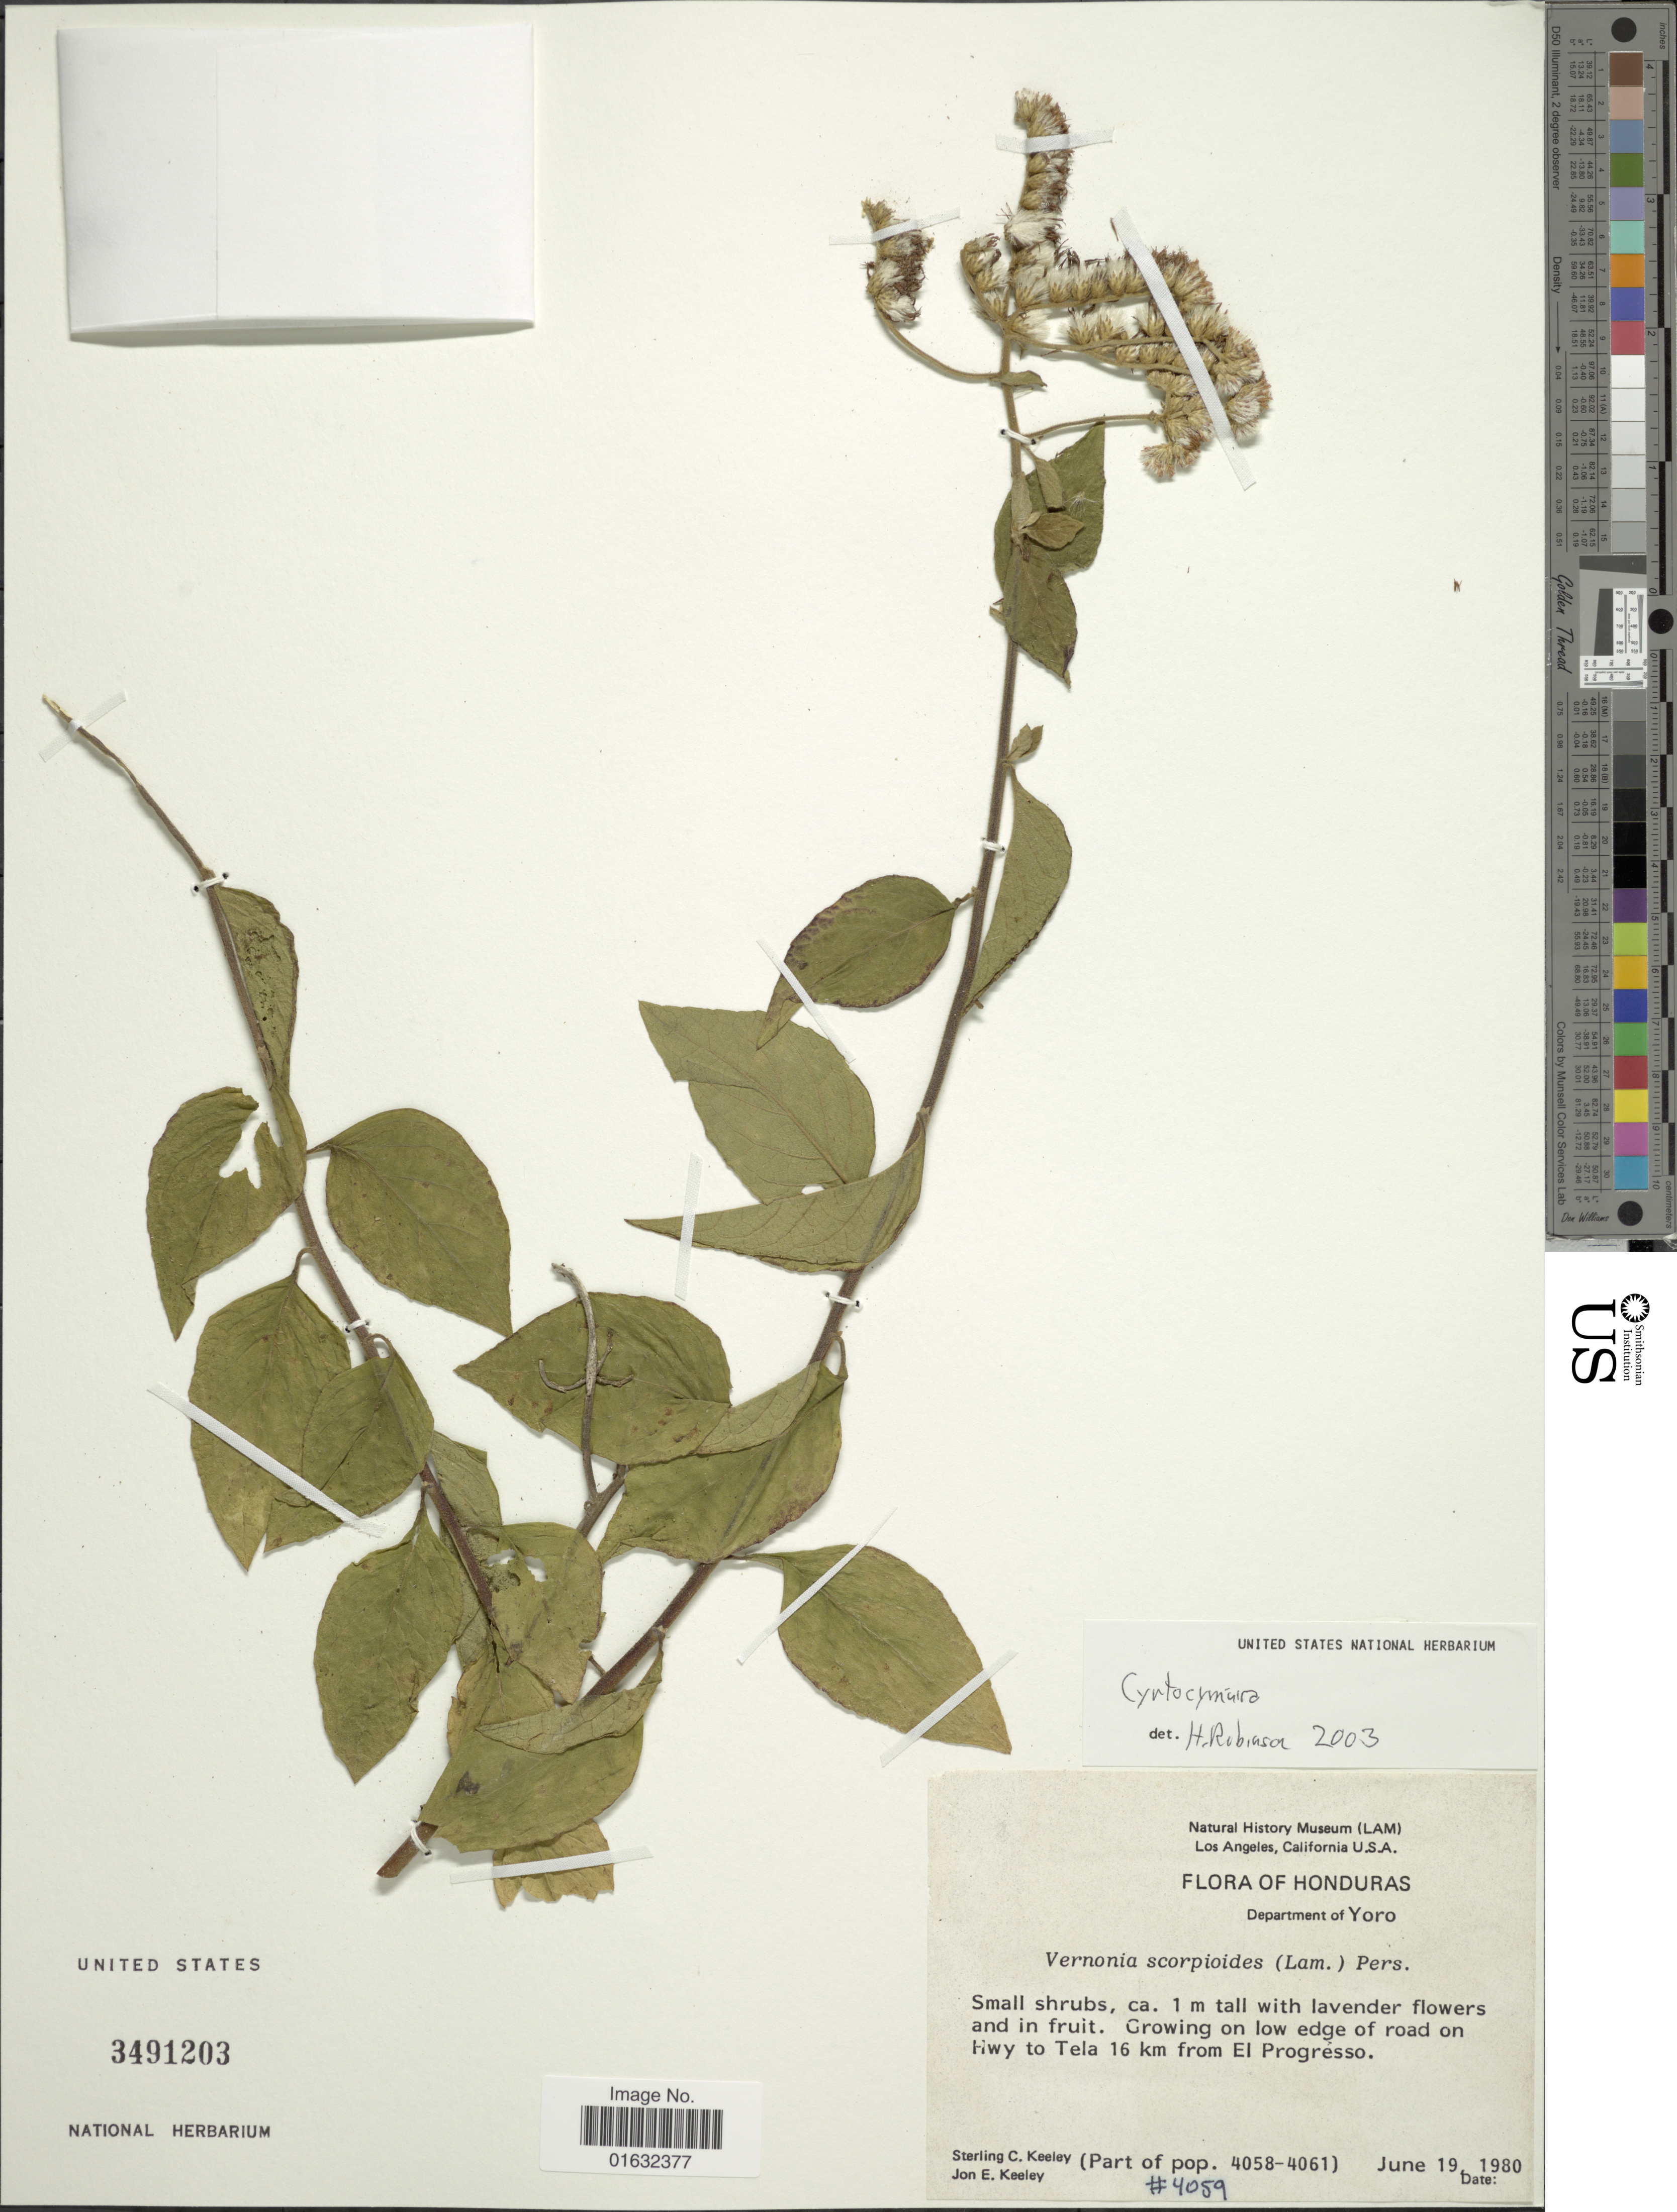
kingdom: Plantae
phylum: Tracheophyta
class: Magnoliopsida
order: Asterales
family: Asteraceae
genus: Cyrtocymura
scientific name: Cyrtocymura scorpioides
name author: (Lam.) H. Rob.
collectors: S. C. Keeley & J. E. Keeley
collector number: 4059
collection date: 1980-06-19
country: Honduras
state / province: Yoro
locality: Growing on low edge of road on Hwy to Tela 16 km from El Progresso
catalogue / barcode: US 3491203